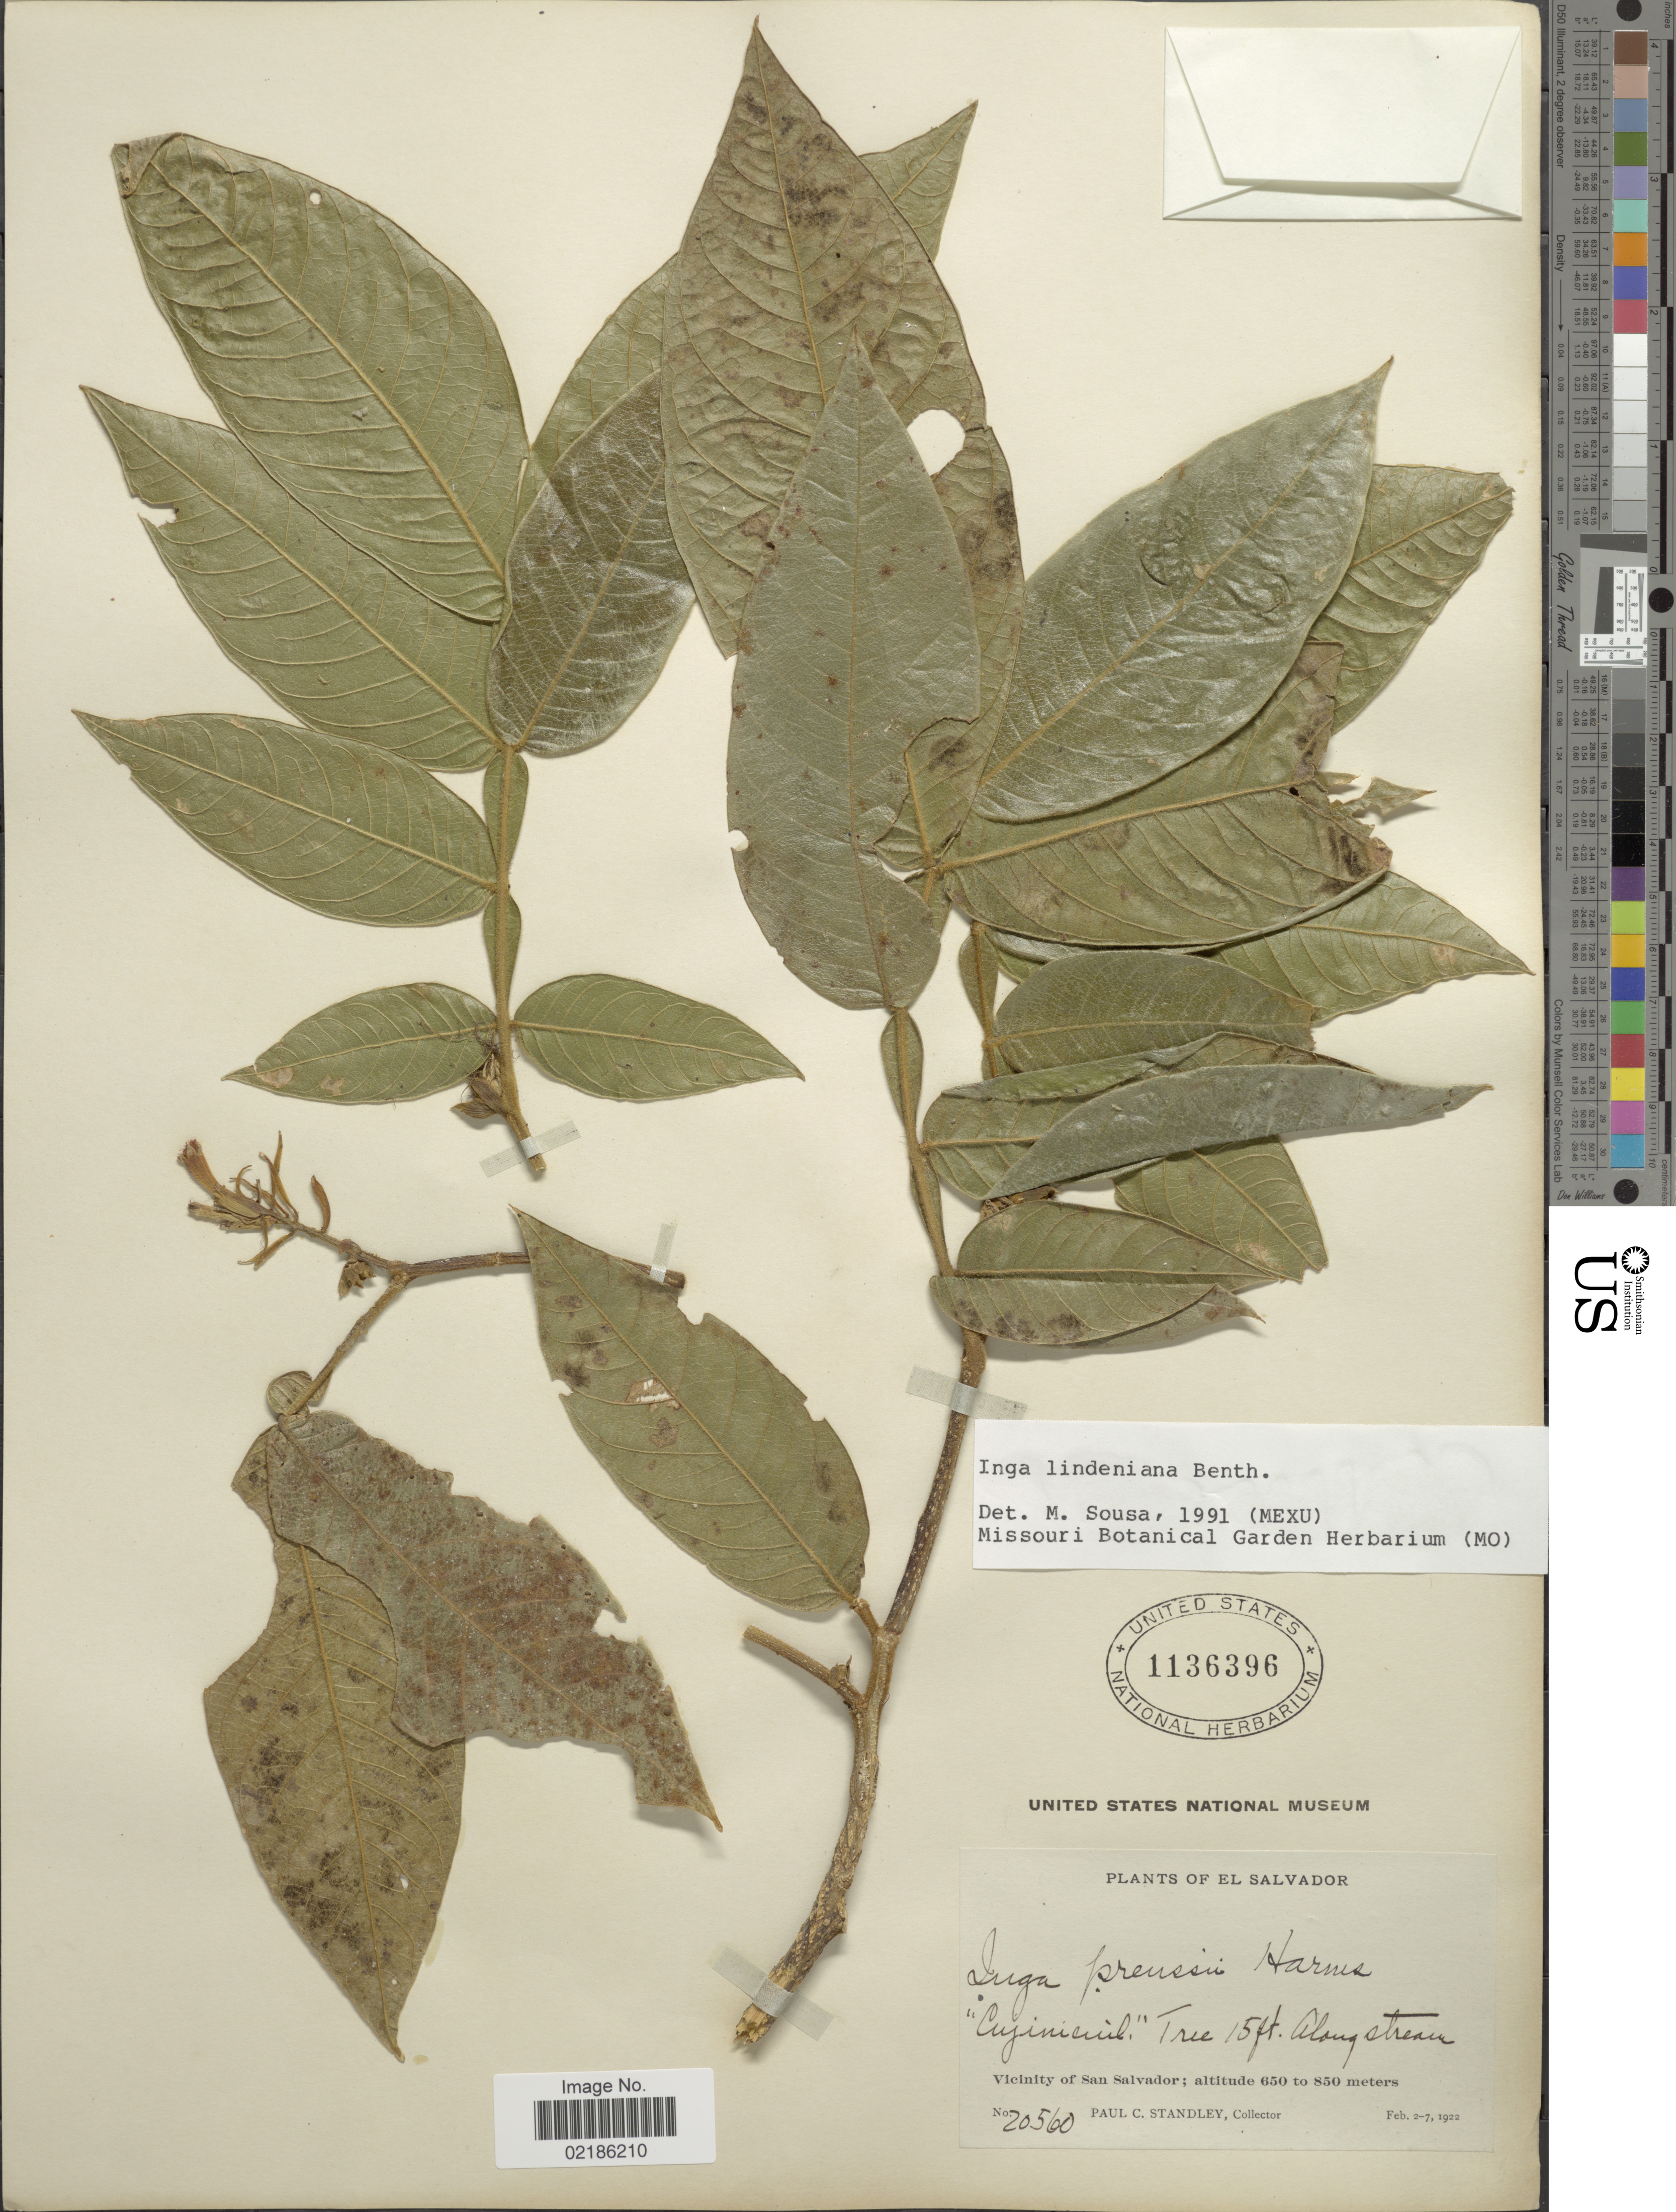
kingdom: Plantae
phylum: Tracheophyta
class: Magnoliopsida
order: Fabales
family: Fabaceae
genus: Inga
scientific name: Inga lindeniana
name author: Benth.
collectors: P. C. Standley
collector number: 20560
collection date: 1922-02-02/1922-02-07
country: El Salvador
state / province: San Salvador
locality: Vicinity of San Salvador. Along stream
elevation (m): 650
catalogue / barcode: US 1136396